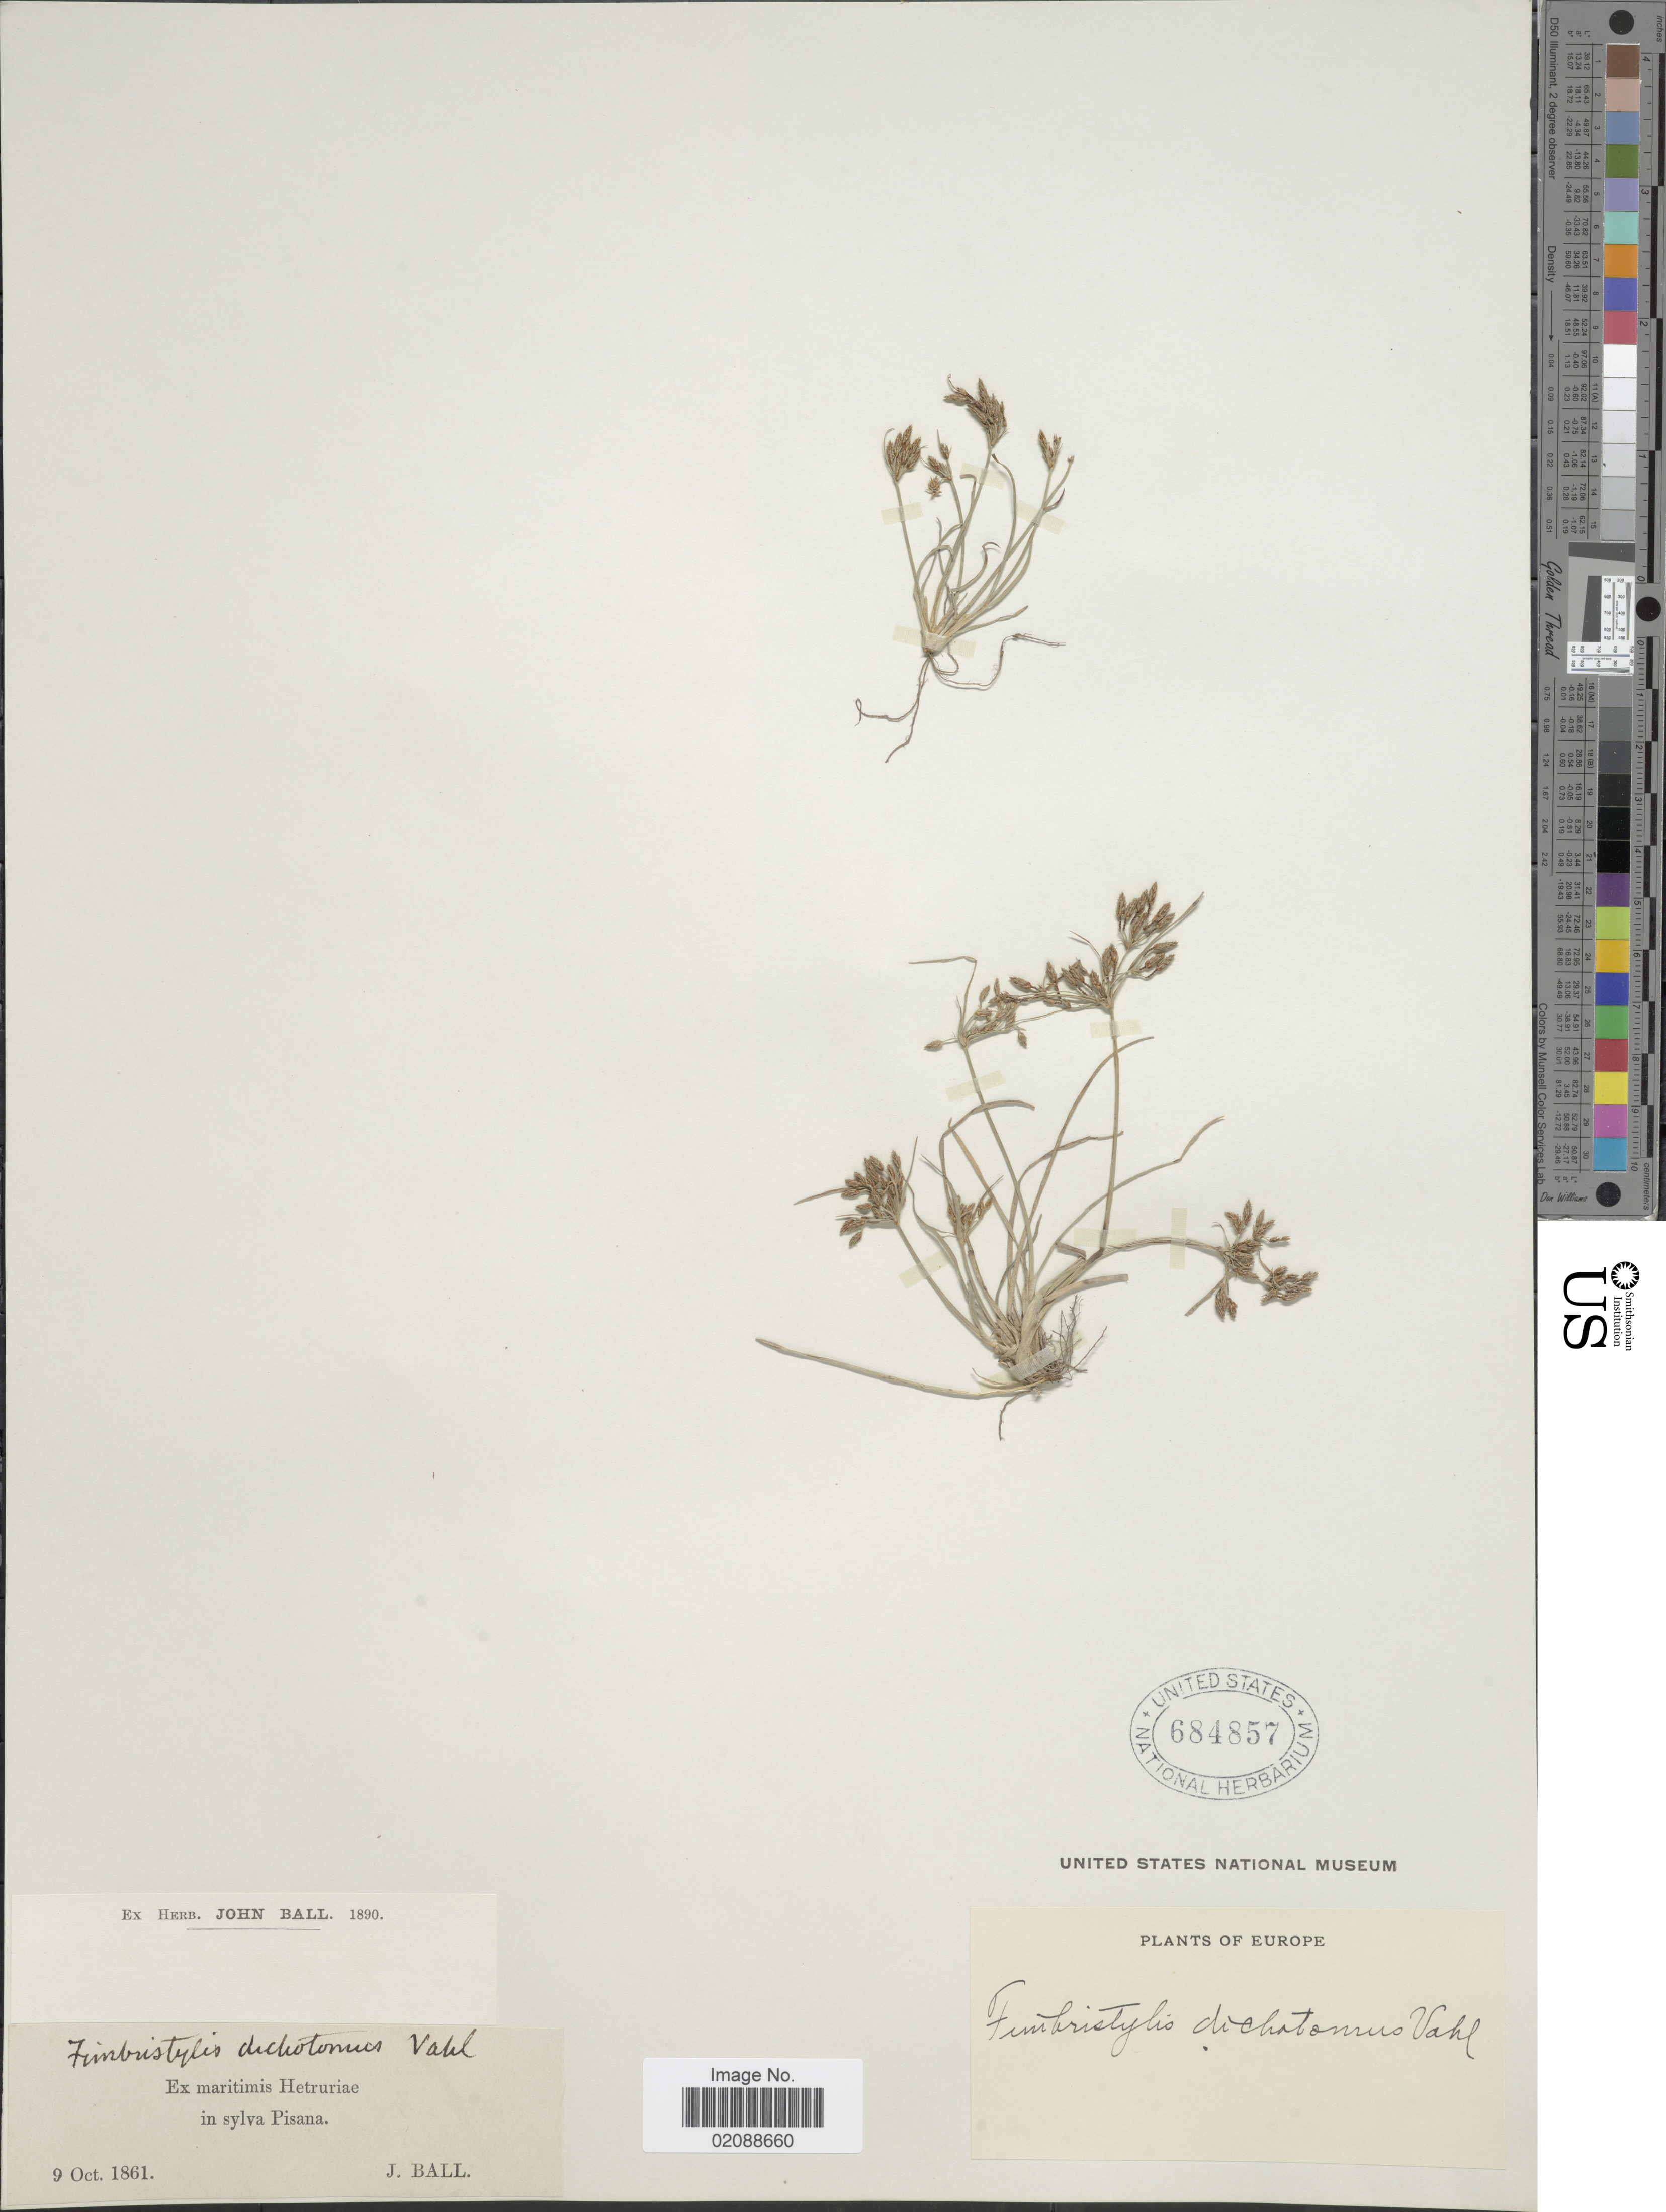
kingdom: Plantae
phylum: Tracheophyta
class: Liliopsida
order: Poales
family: Cyperaceae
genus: Fimbristylis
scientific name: Fimbristylis dichotoma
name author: (L.) Vahl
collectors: J. Ball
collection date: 1861-10-09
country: Slovakia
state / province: Presovsky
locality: Maritimis Hetruriae in sylva Pisana, Europe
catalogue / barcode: US 684857